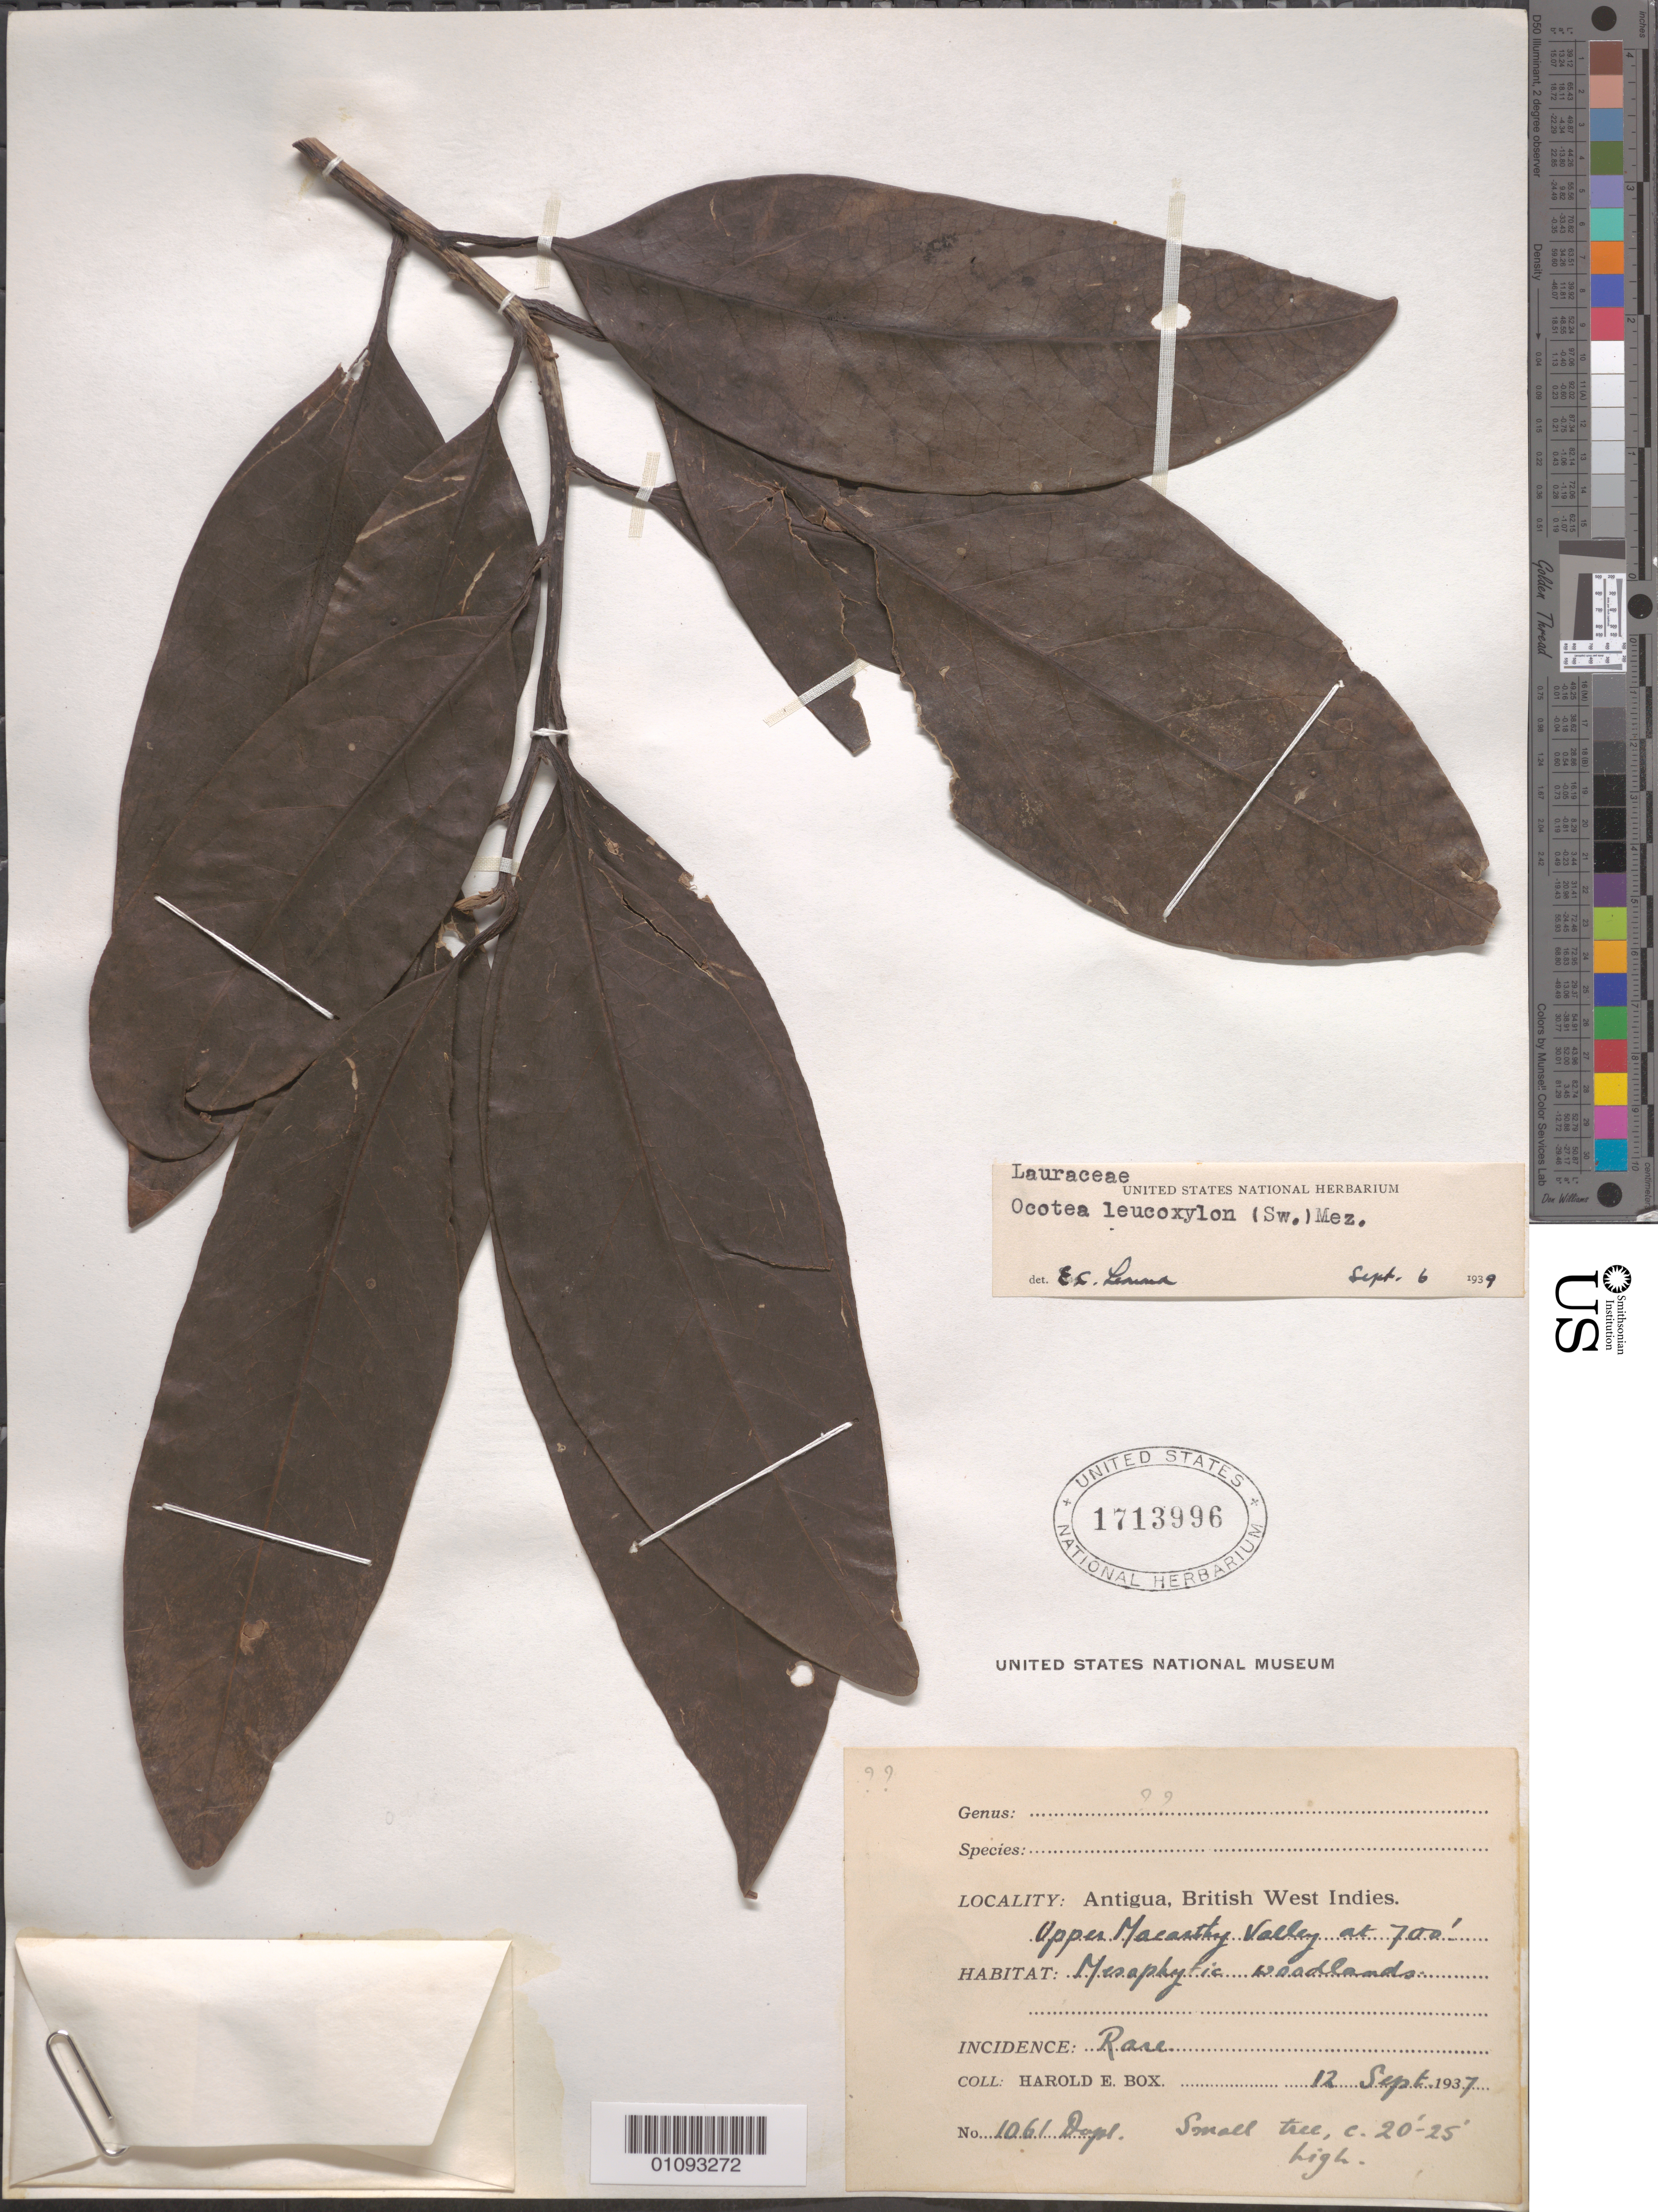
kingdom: Plantae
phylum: Tracheophyta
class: Magnoliopsida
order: Laurales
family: Lauraceae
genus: Ocotea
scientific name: Ocotea leucoxylon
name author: (Sw.) Laness.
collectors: H. E. Box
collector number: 1061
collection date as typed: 12 Sep 1937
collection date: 1937-09-12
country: Antigua and Barbuda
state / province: Saint Mary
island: Antigua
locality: Upper Macarthy Valley.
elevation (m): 213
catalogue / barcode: US 1713996